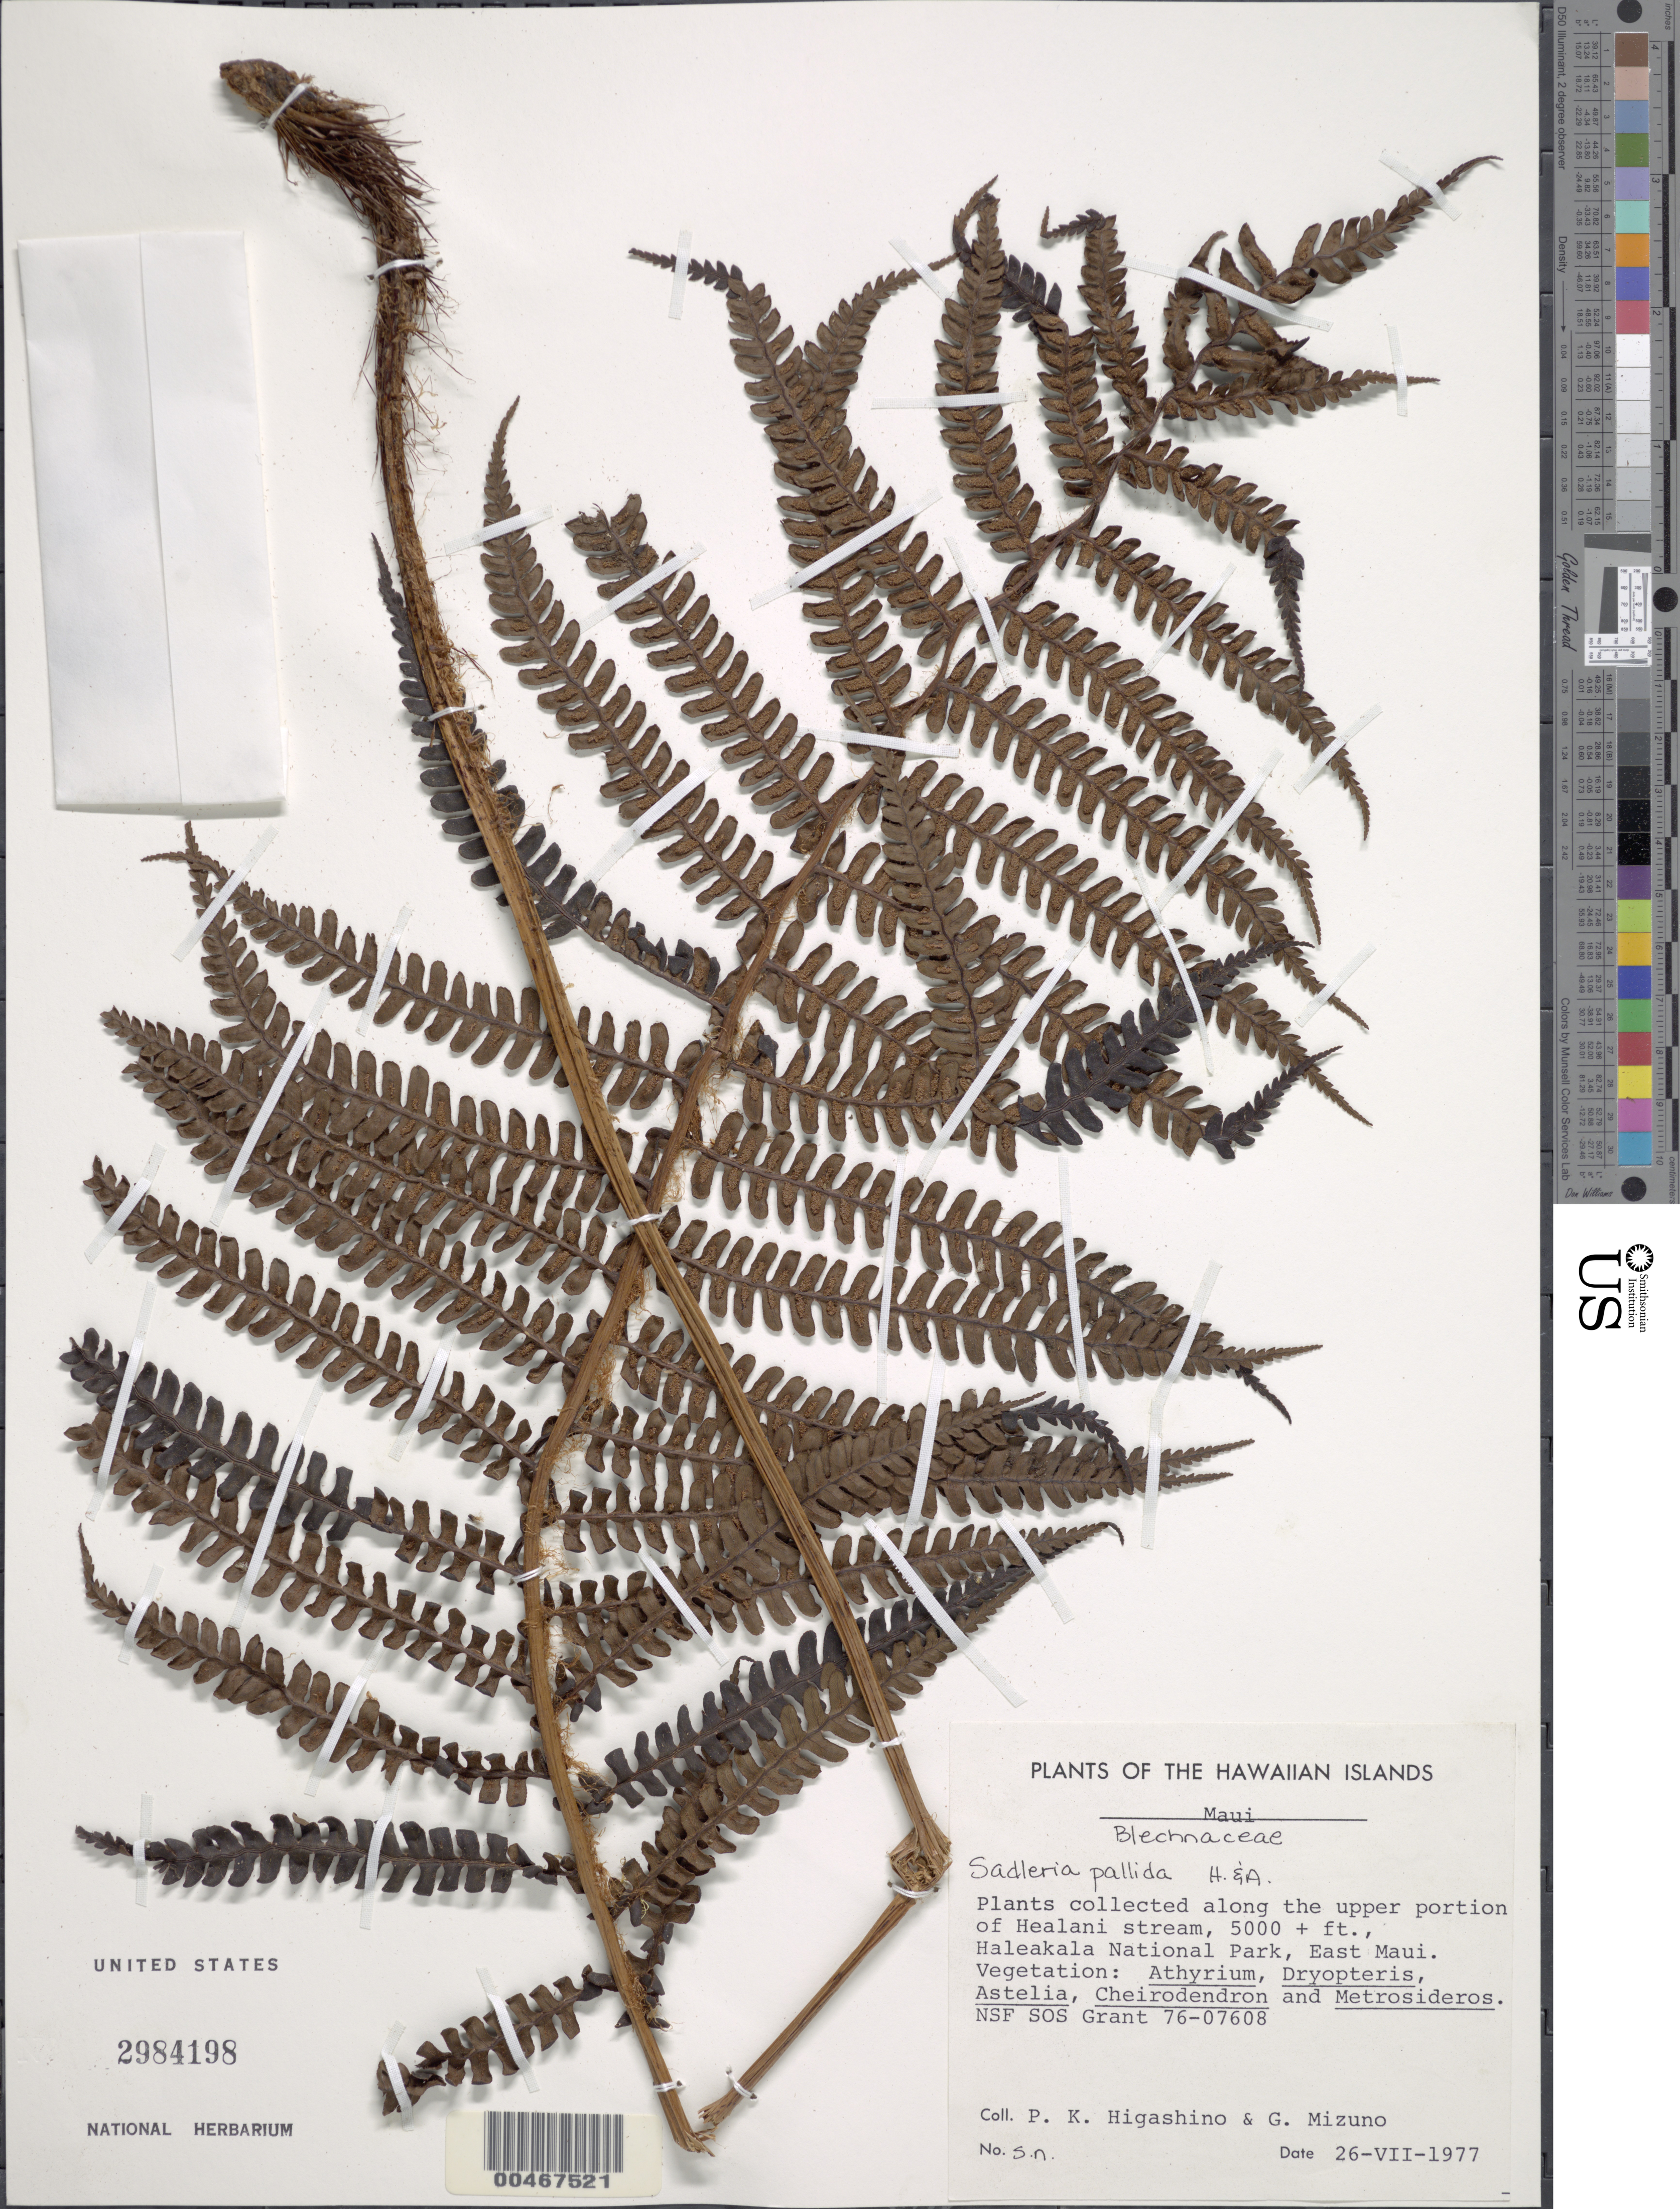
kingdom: Plantae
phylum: Tracheophyta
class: Polypodiopsida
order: Polypodiales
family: Blechnaceae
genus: Sadleria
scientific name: Sadleria pallida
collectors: P. Higashino & G. Mizuno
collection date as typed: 26 Jul 1977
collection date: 1977-07-26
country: United States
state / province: Hawaii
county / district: Maui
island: Maui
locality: Along the upper portion of Healani stream, Haleakala National Park, E Maui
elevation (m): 1524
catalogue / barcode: US 2984198